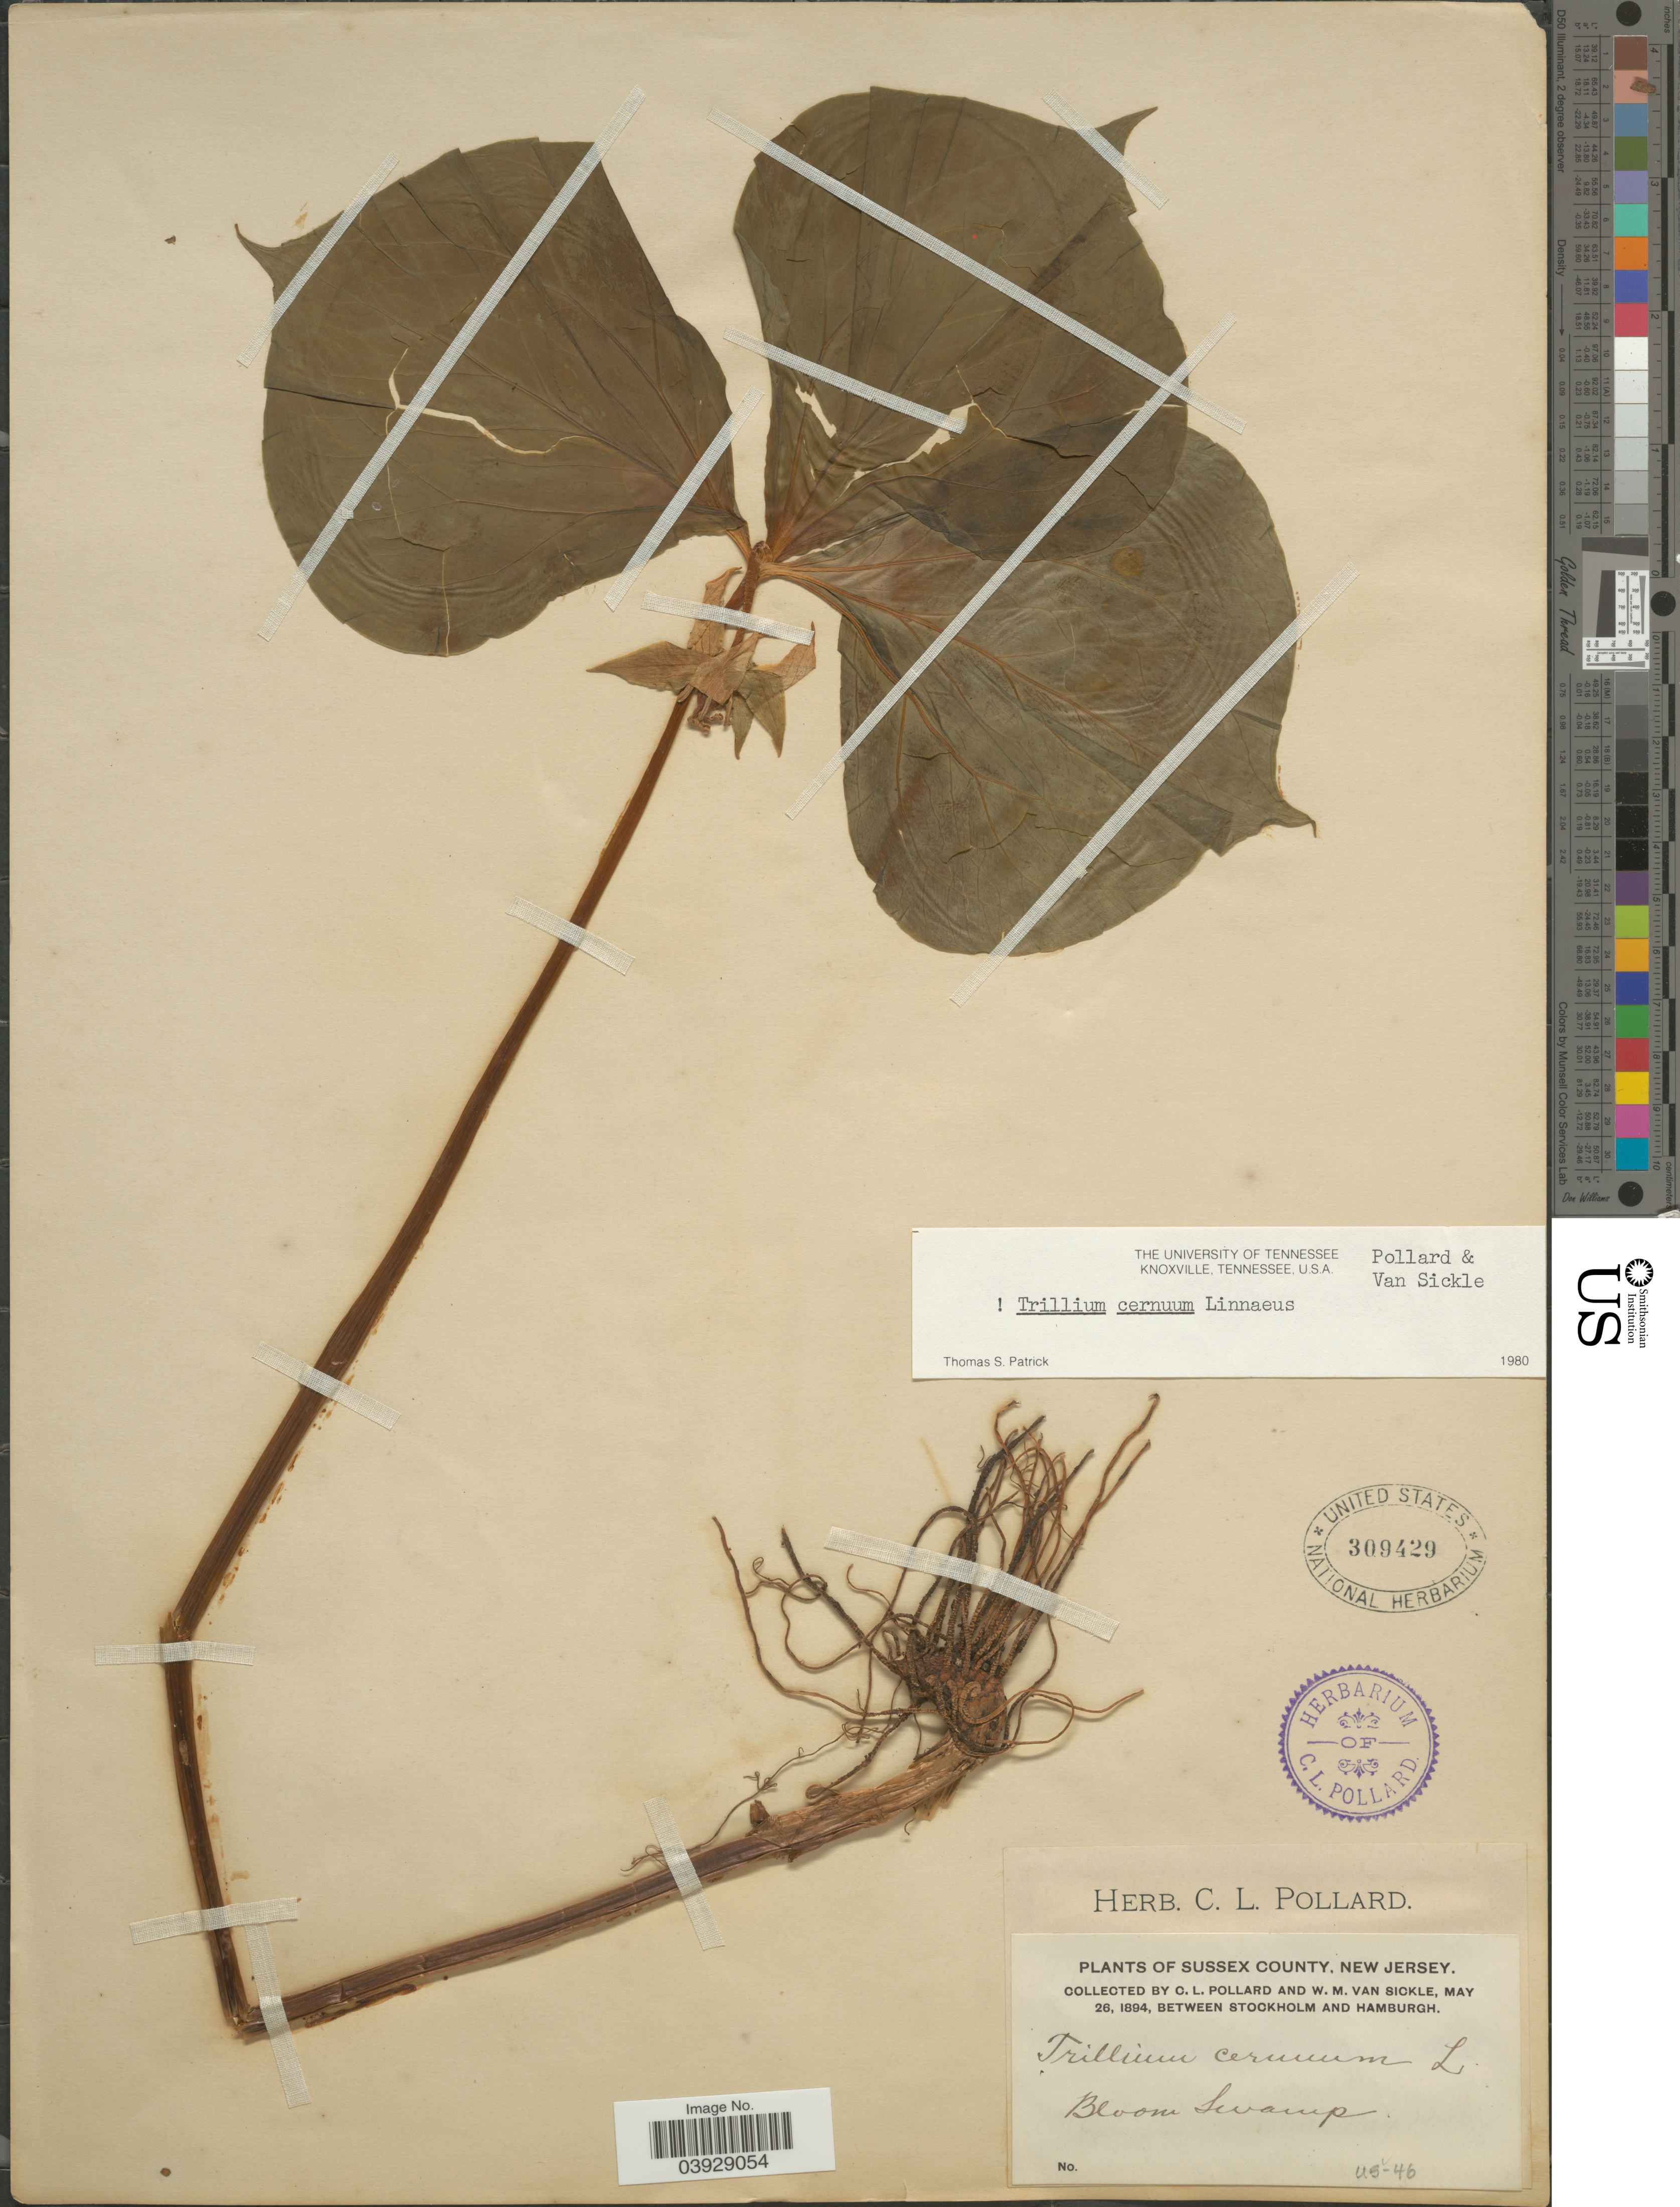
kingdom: Plantae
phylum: Tracheophyta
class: Liliopsida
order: Liliales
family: Melanthiaceae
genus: Trillium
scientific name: Trillium cernuum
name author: L.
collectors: C. L. Pollard & W. M. Van Sickle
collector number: US-46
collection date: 1894-05-26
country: United States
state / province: New Jersey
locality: Sussex County. Between Stockholm and hamburgh. Bloom Swamp.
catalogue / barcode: US 309429